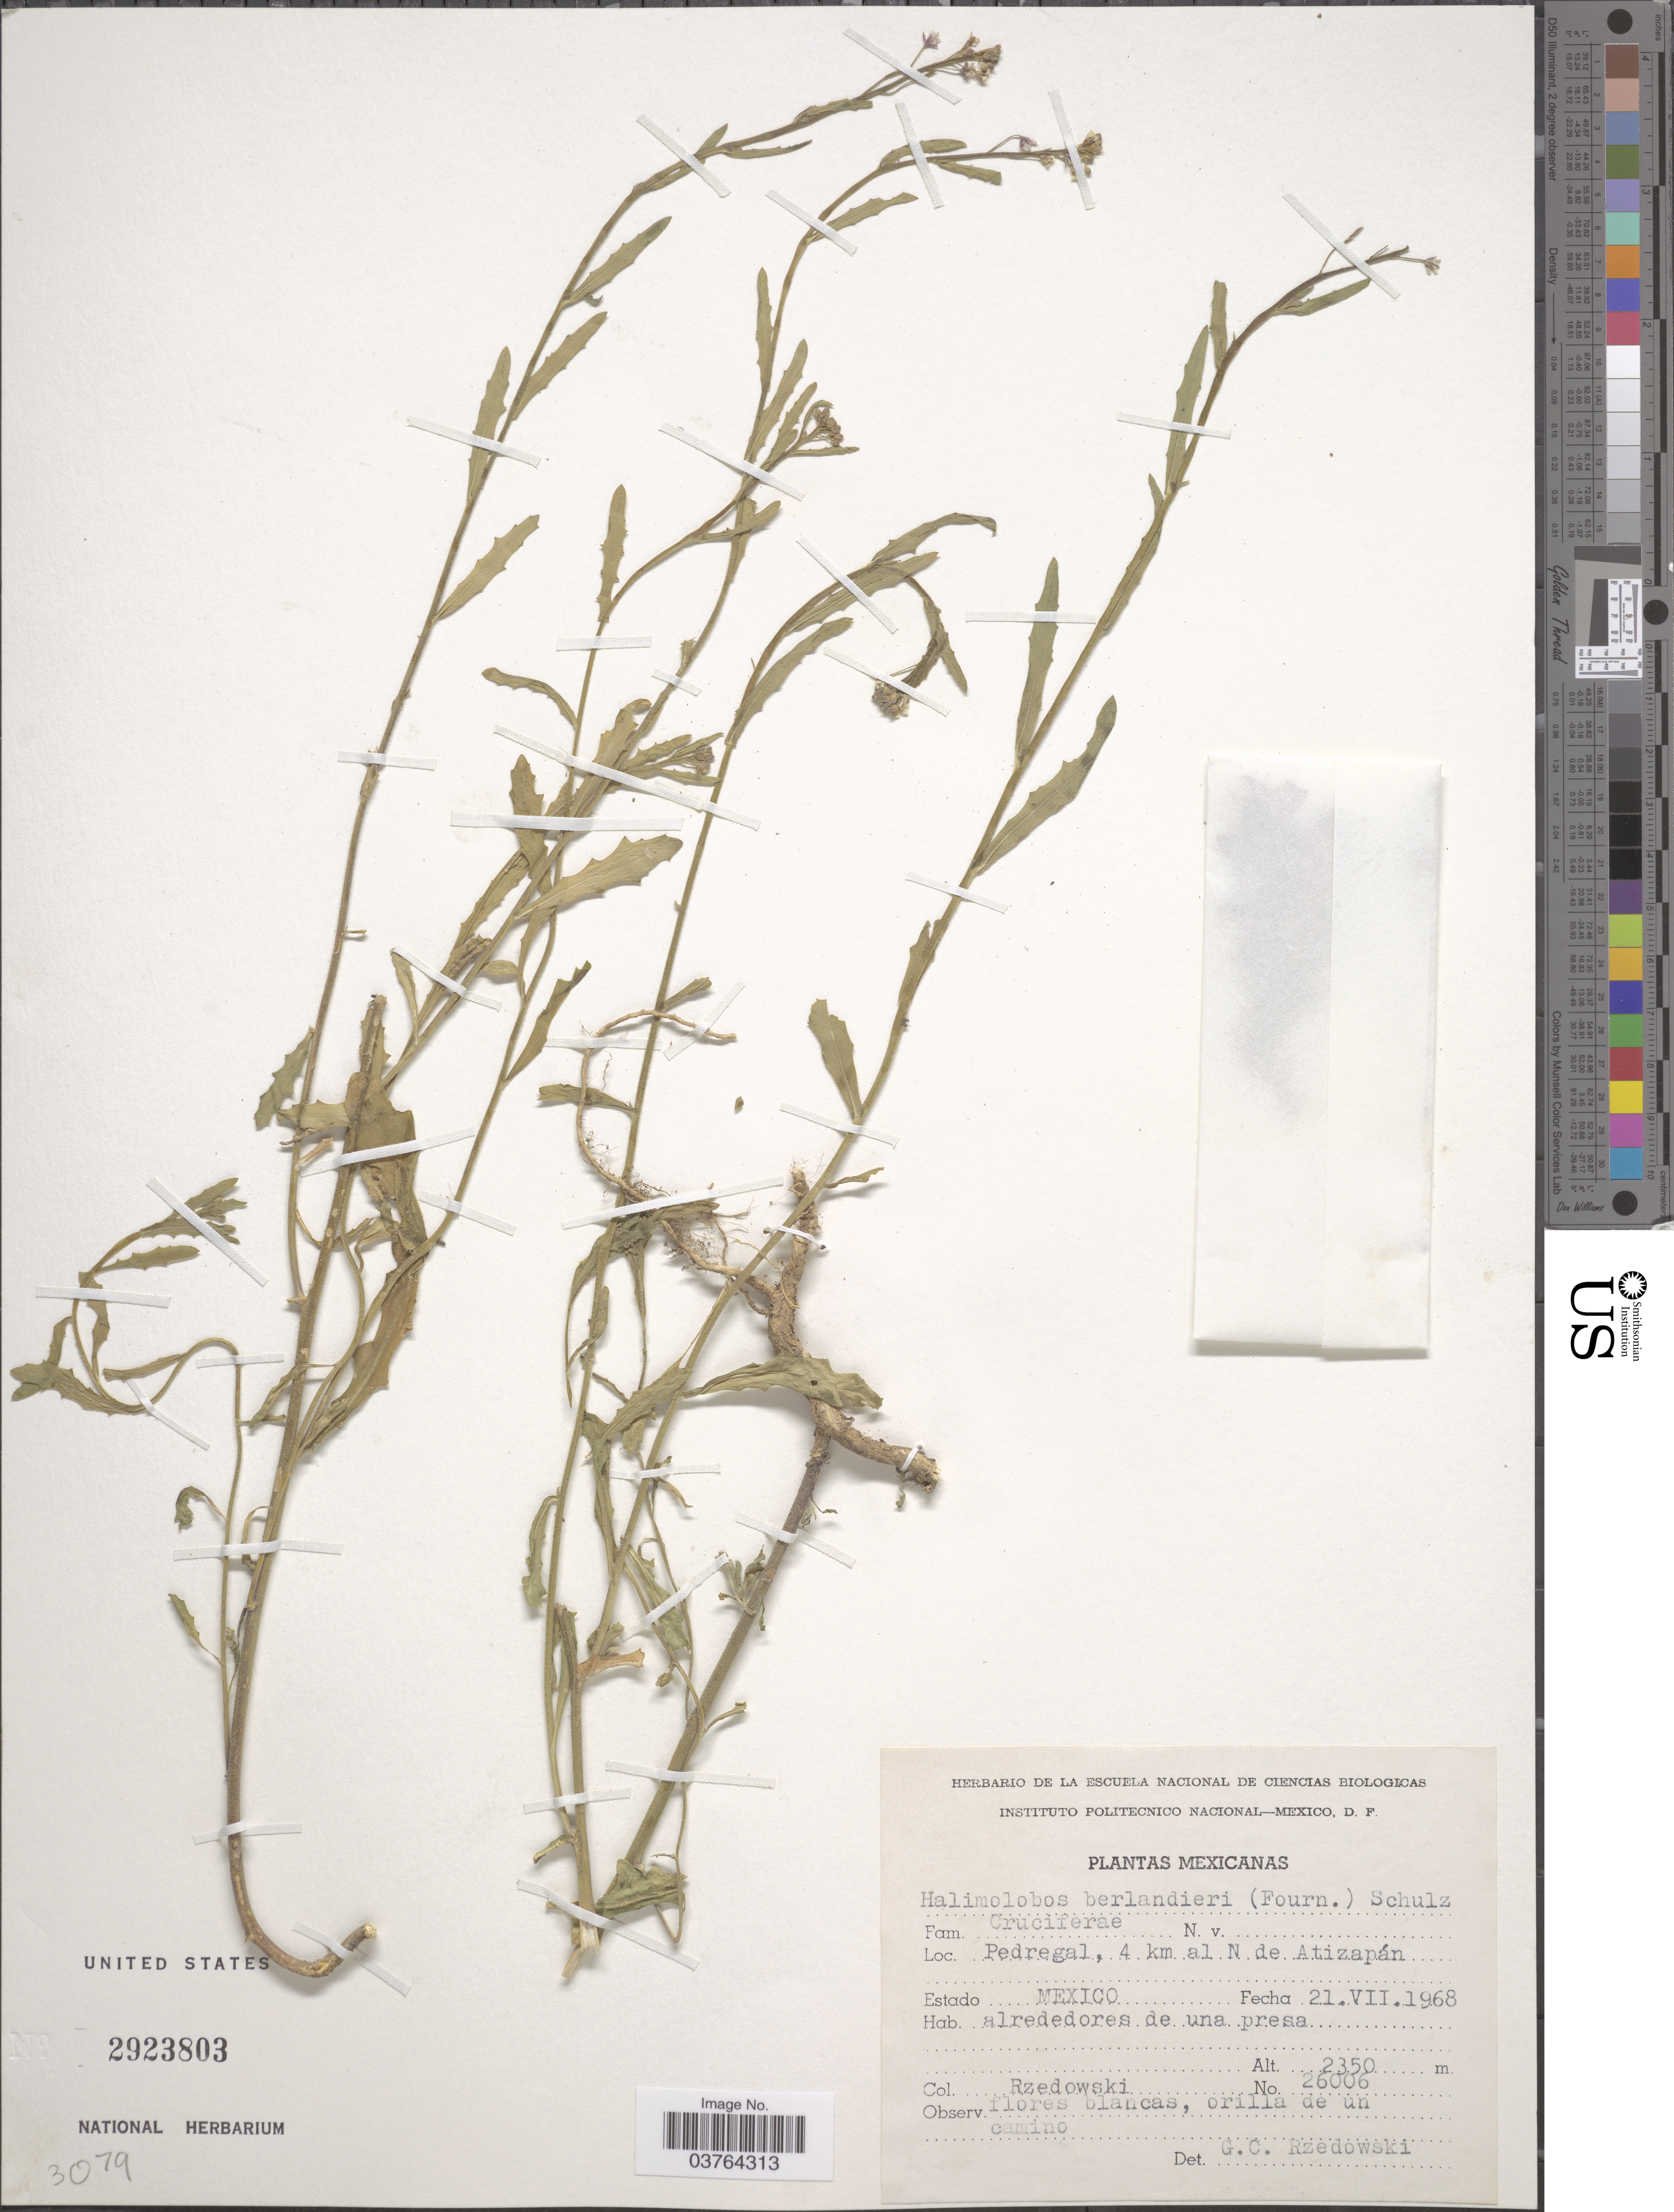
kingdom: Plantae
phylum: Tracheophyta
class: Magnoliopsida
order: Brassicales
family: Brassicaceae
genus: Halimolobos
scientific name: Halimolobos berlandieri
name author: O.E. Schulz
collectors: Rzedowski, --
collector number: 26006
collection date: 1968-07-21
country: Mexico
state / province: México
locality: Pedregal, 4 km al N de Atizapán. Estado Mexico.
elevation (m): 2350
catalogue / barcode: US 2923803